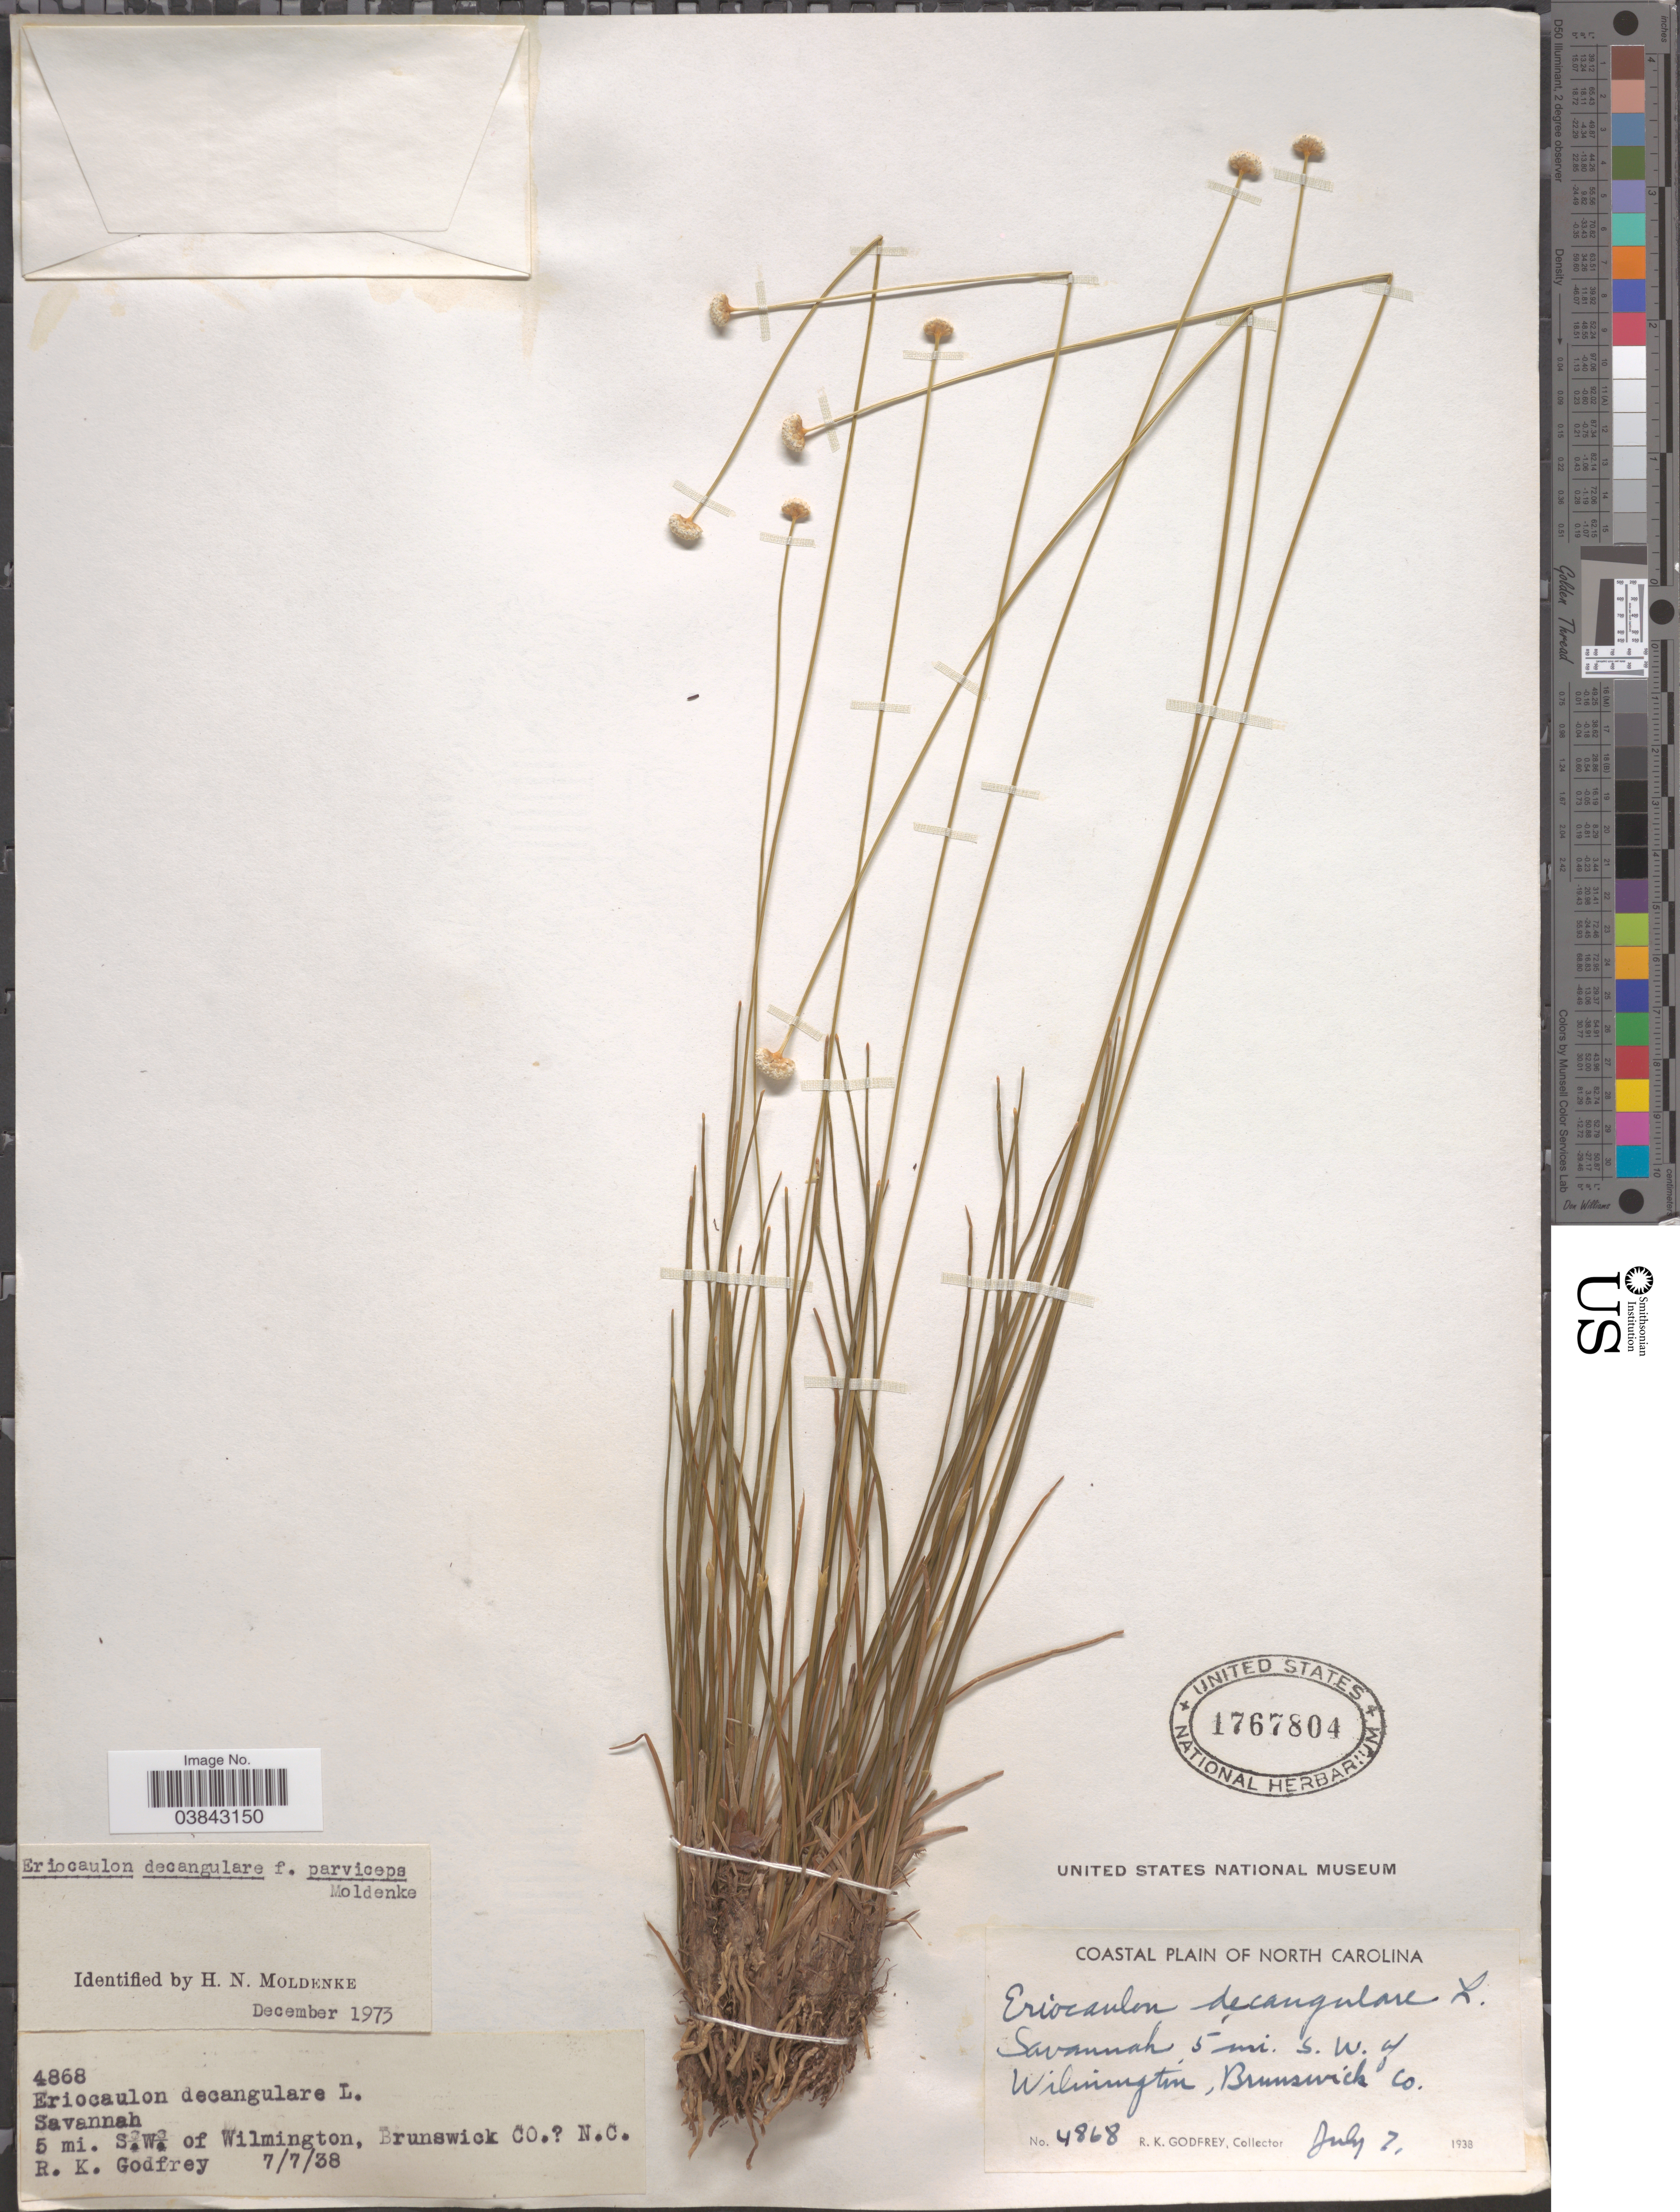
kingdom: Plantae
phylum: Tracheophyta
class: Liliopsida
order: Poales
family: Eriocaulaceae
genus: Eriocaulon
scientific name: Eriocaulon decangulare f. parviceps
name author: Moldenke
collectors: R. K. Godfrey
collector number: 4868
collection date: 1938-07-07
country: United States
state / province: North Carolina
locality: Coastal Plain of North Carolina. 5 mi. S.W. of Wilmington, Brunswick Co. [unsure placement]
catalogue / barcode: US 1767804